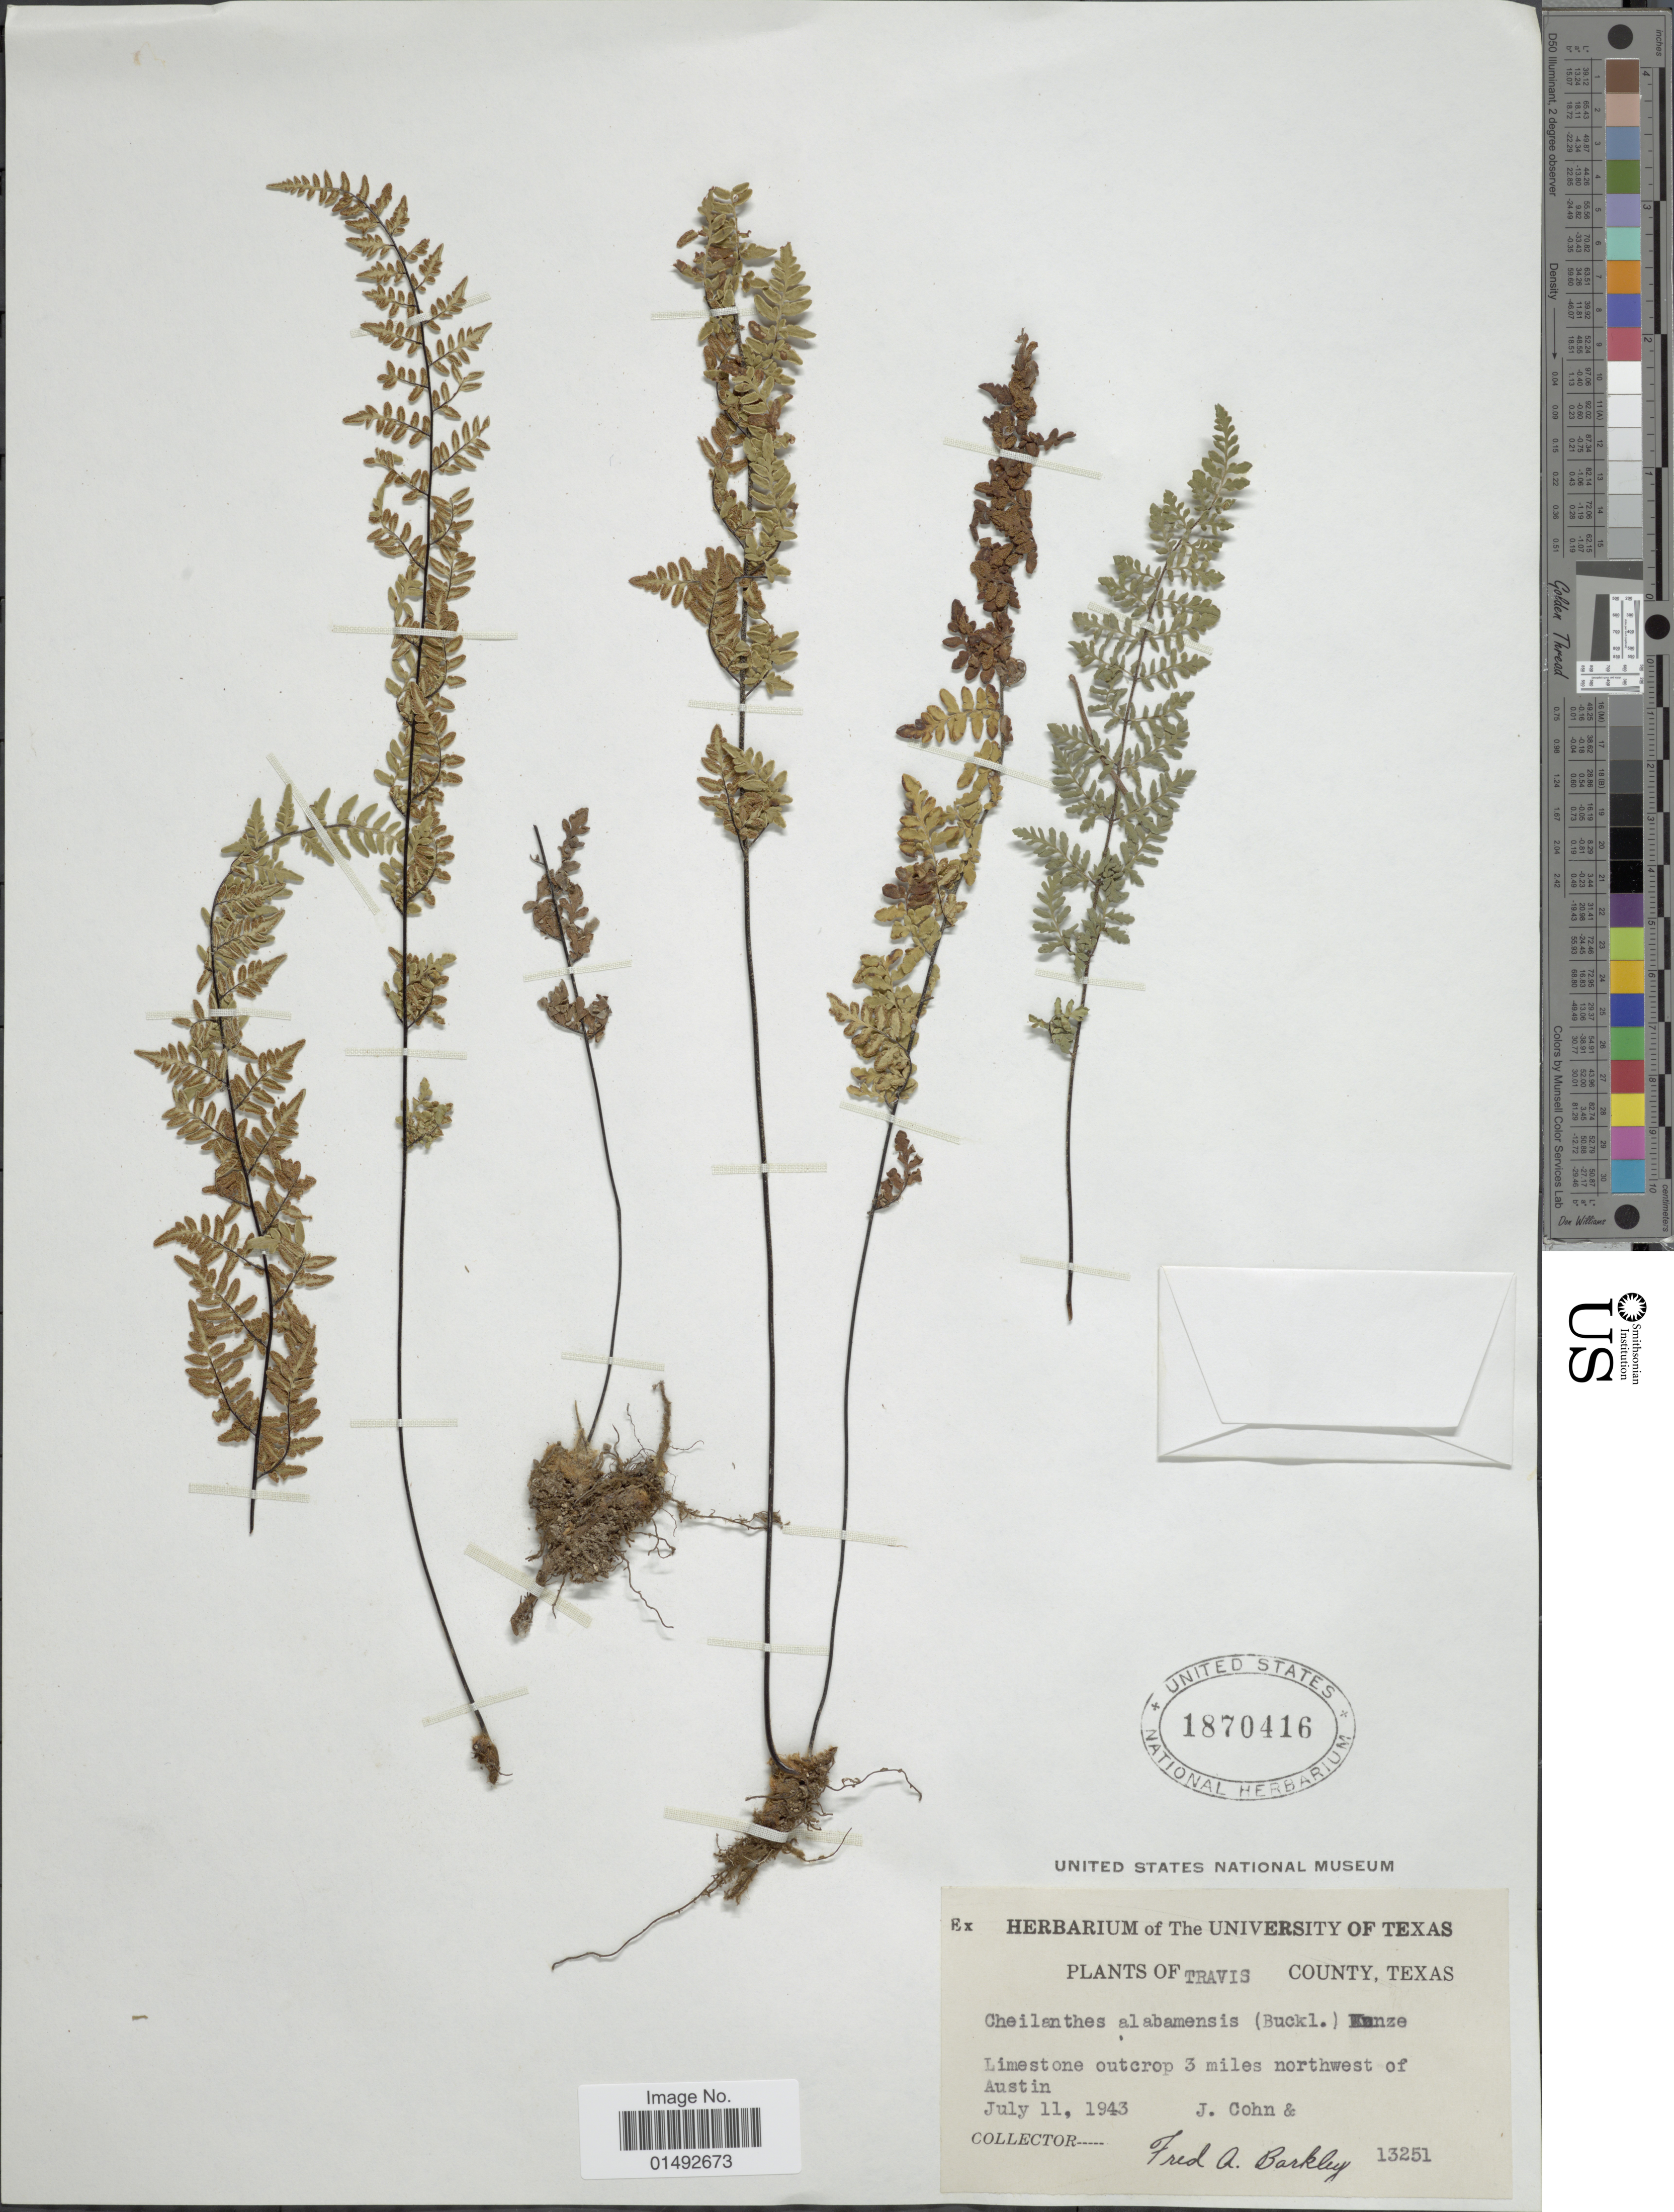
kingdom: Plantae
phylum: Tracheophyta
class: Polypodiopsida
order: Polypodiales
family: Pteridaceae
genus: Myriopteris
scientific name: Myriopteris alabamensis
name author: (Buckley) Grusz & Windham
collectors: J. Cohn & F. A. Barkley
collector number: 13251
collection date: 1943-07-11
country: United States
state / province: Texas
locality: Travis County, Limestone outcrop 3 miles northwest of Austin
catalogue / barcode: US 1870416